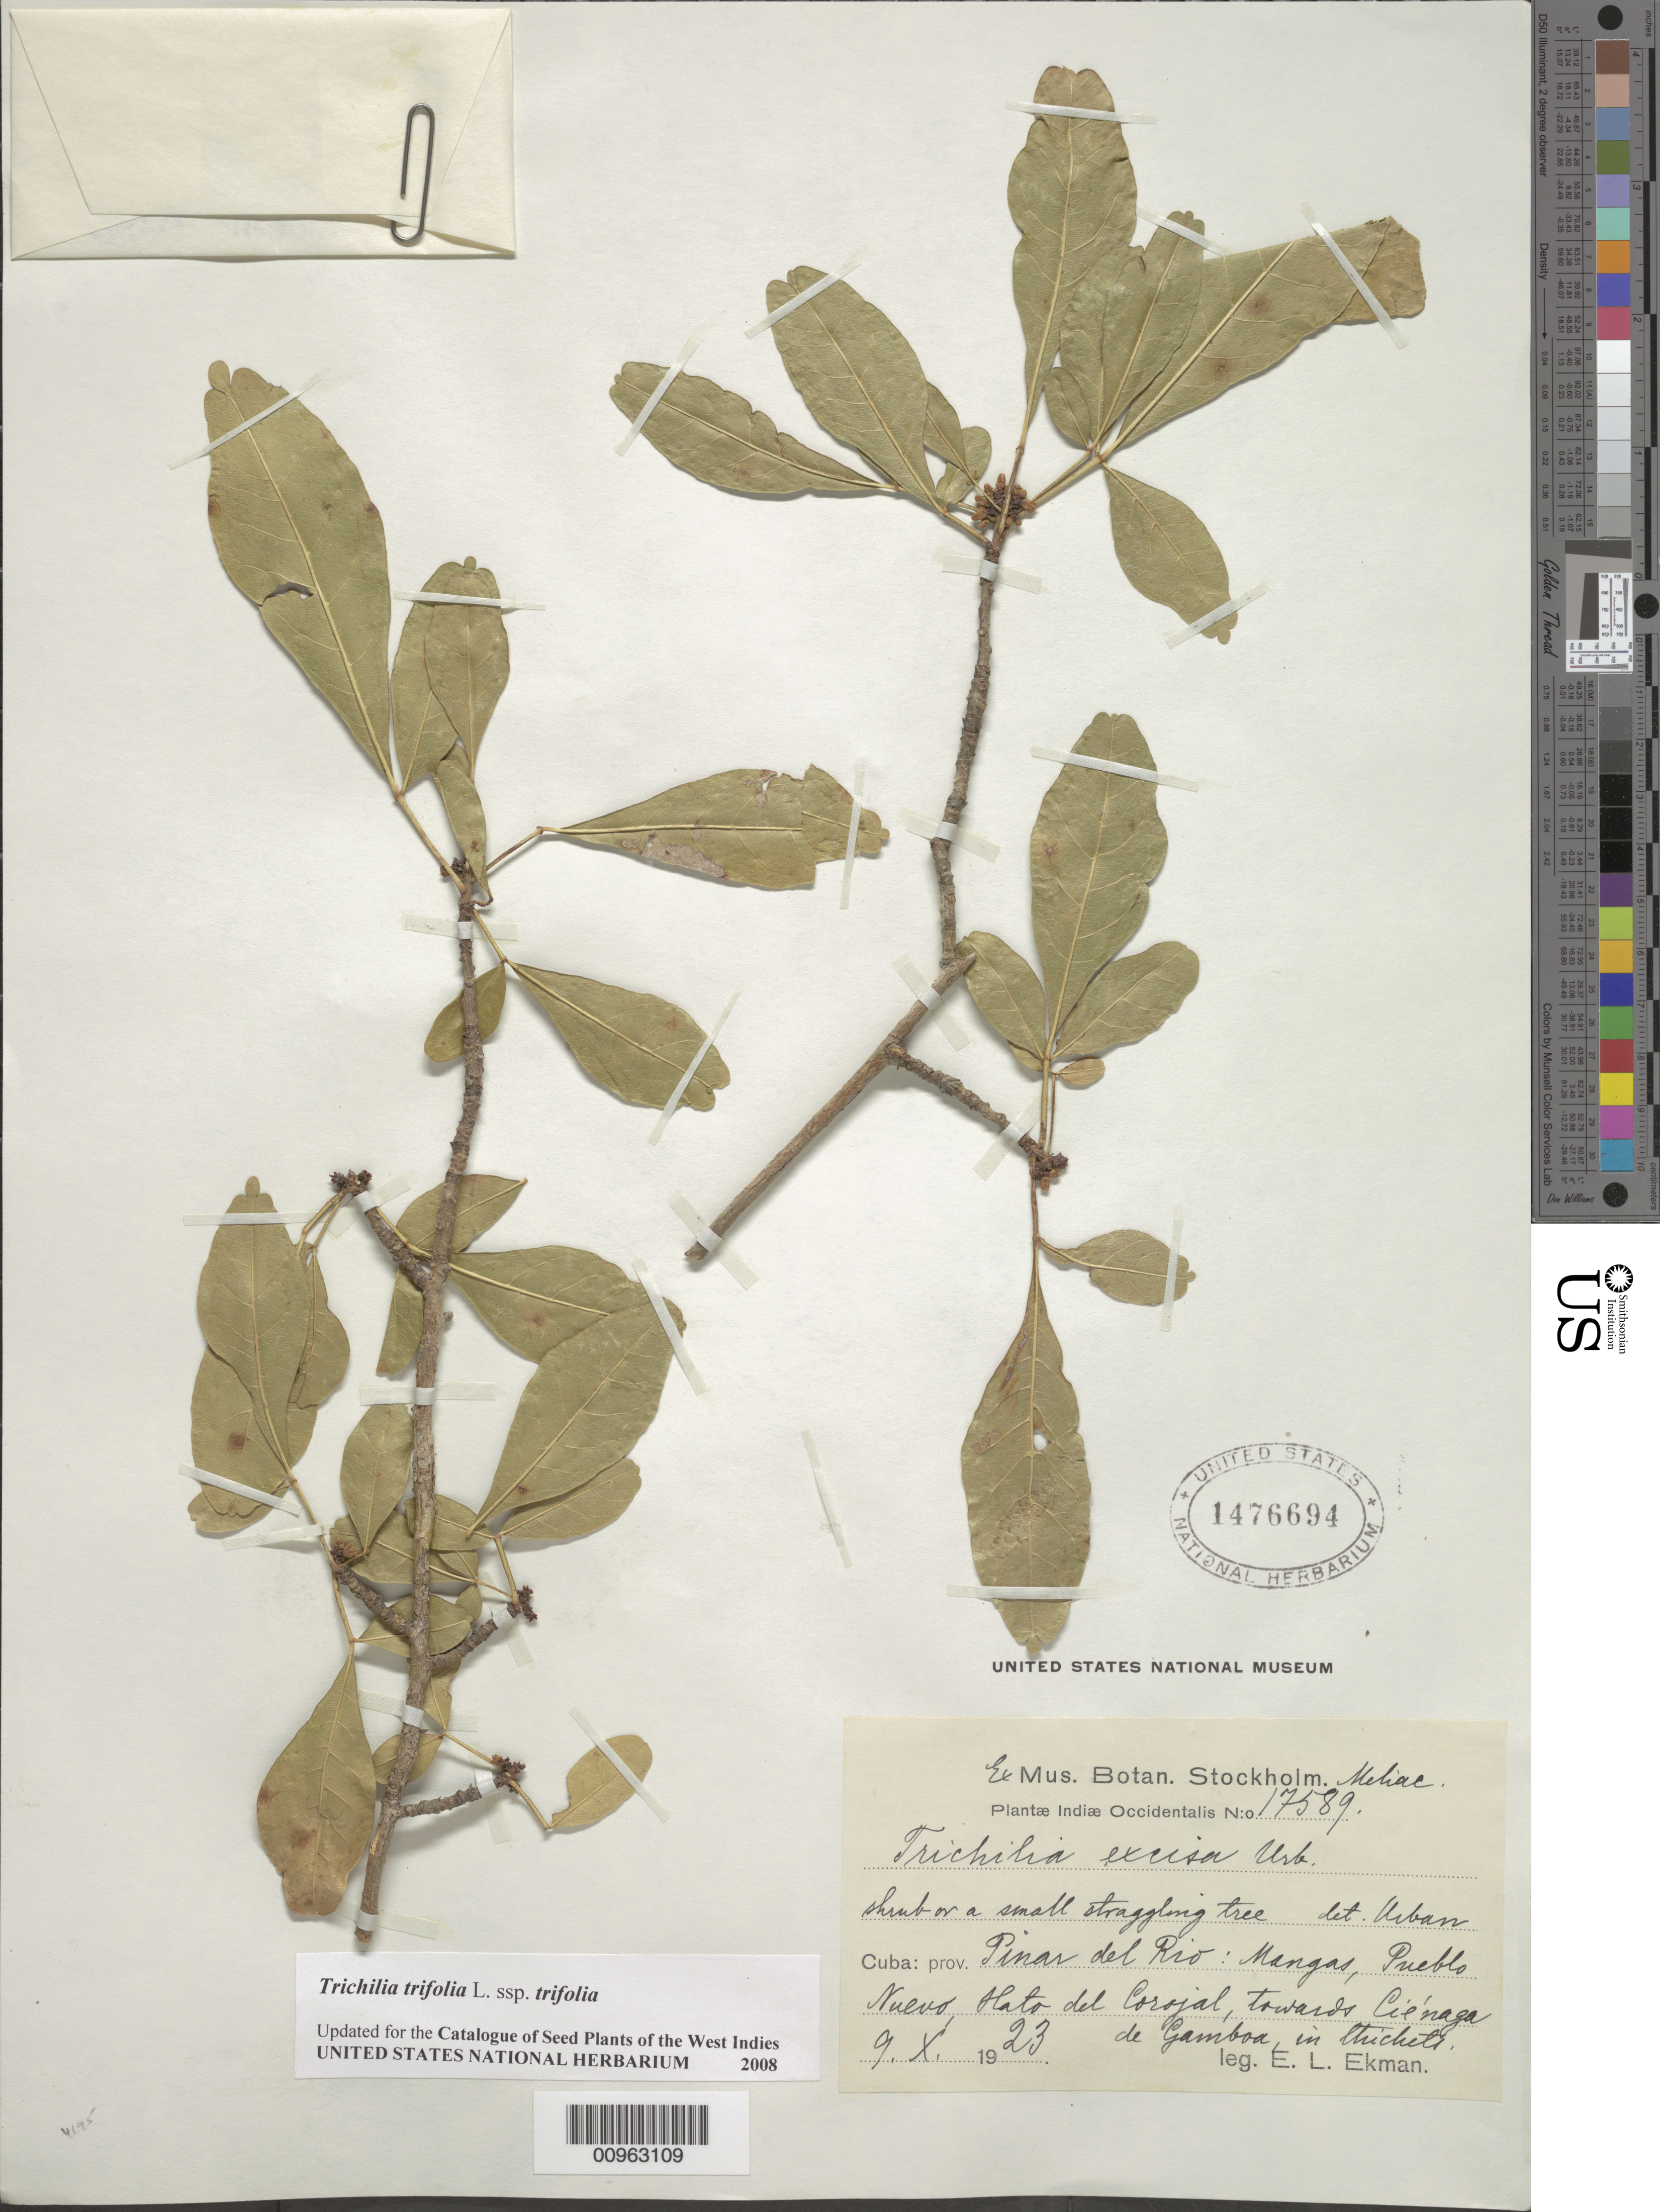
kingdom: Plantae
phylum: Tracheophyta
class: Magnoliopsida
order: Sapindales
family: Meliaceae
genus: Trichilia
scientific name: Trichilia excisa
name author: Urb.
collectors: E. L. Ekman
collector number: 17589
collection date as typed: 09 Oct 1923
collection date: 1923-10-09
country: Cuba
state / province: Pinar del Rio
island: Cuba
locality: Mangas, Pueblo Nuevo, Plato del Corojal, towards Ciénaga de Gamboa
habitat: In thickets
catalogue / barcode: US 1476694